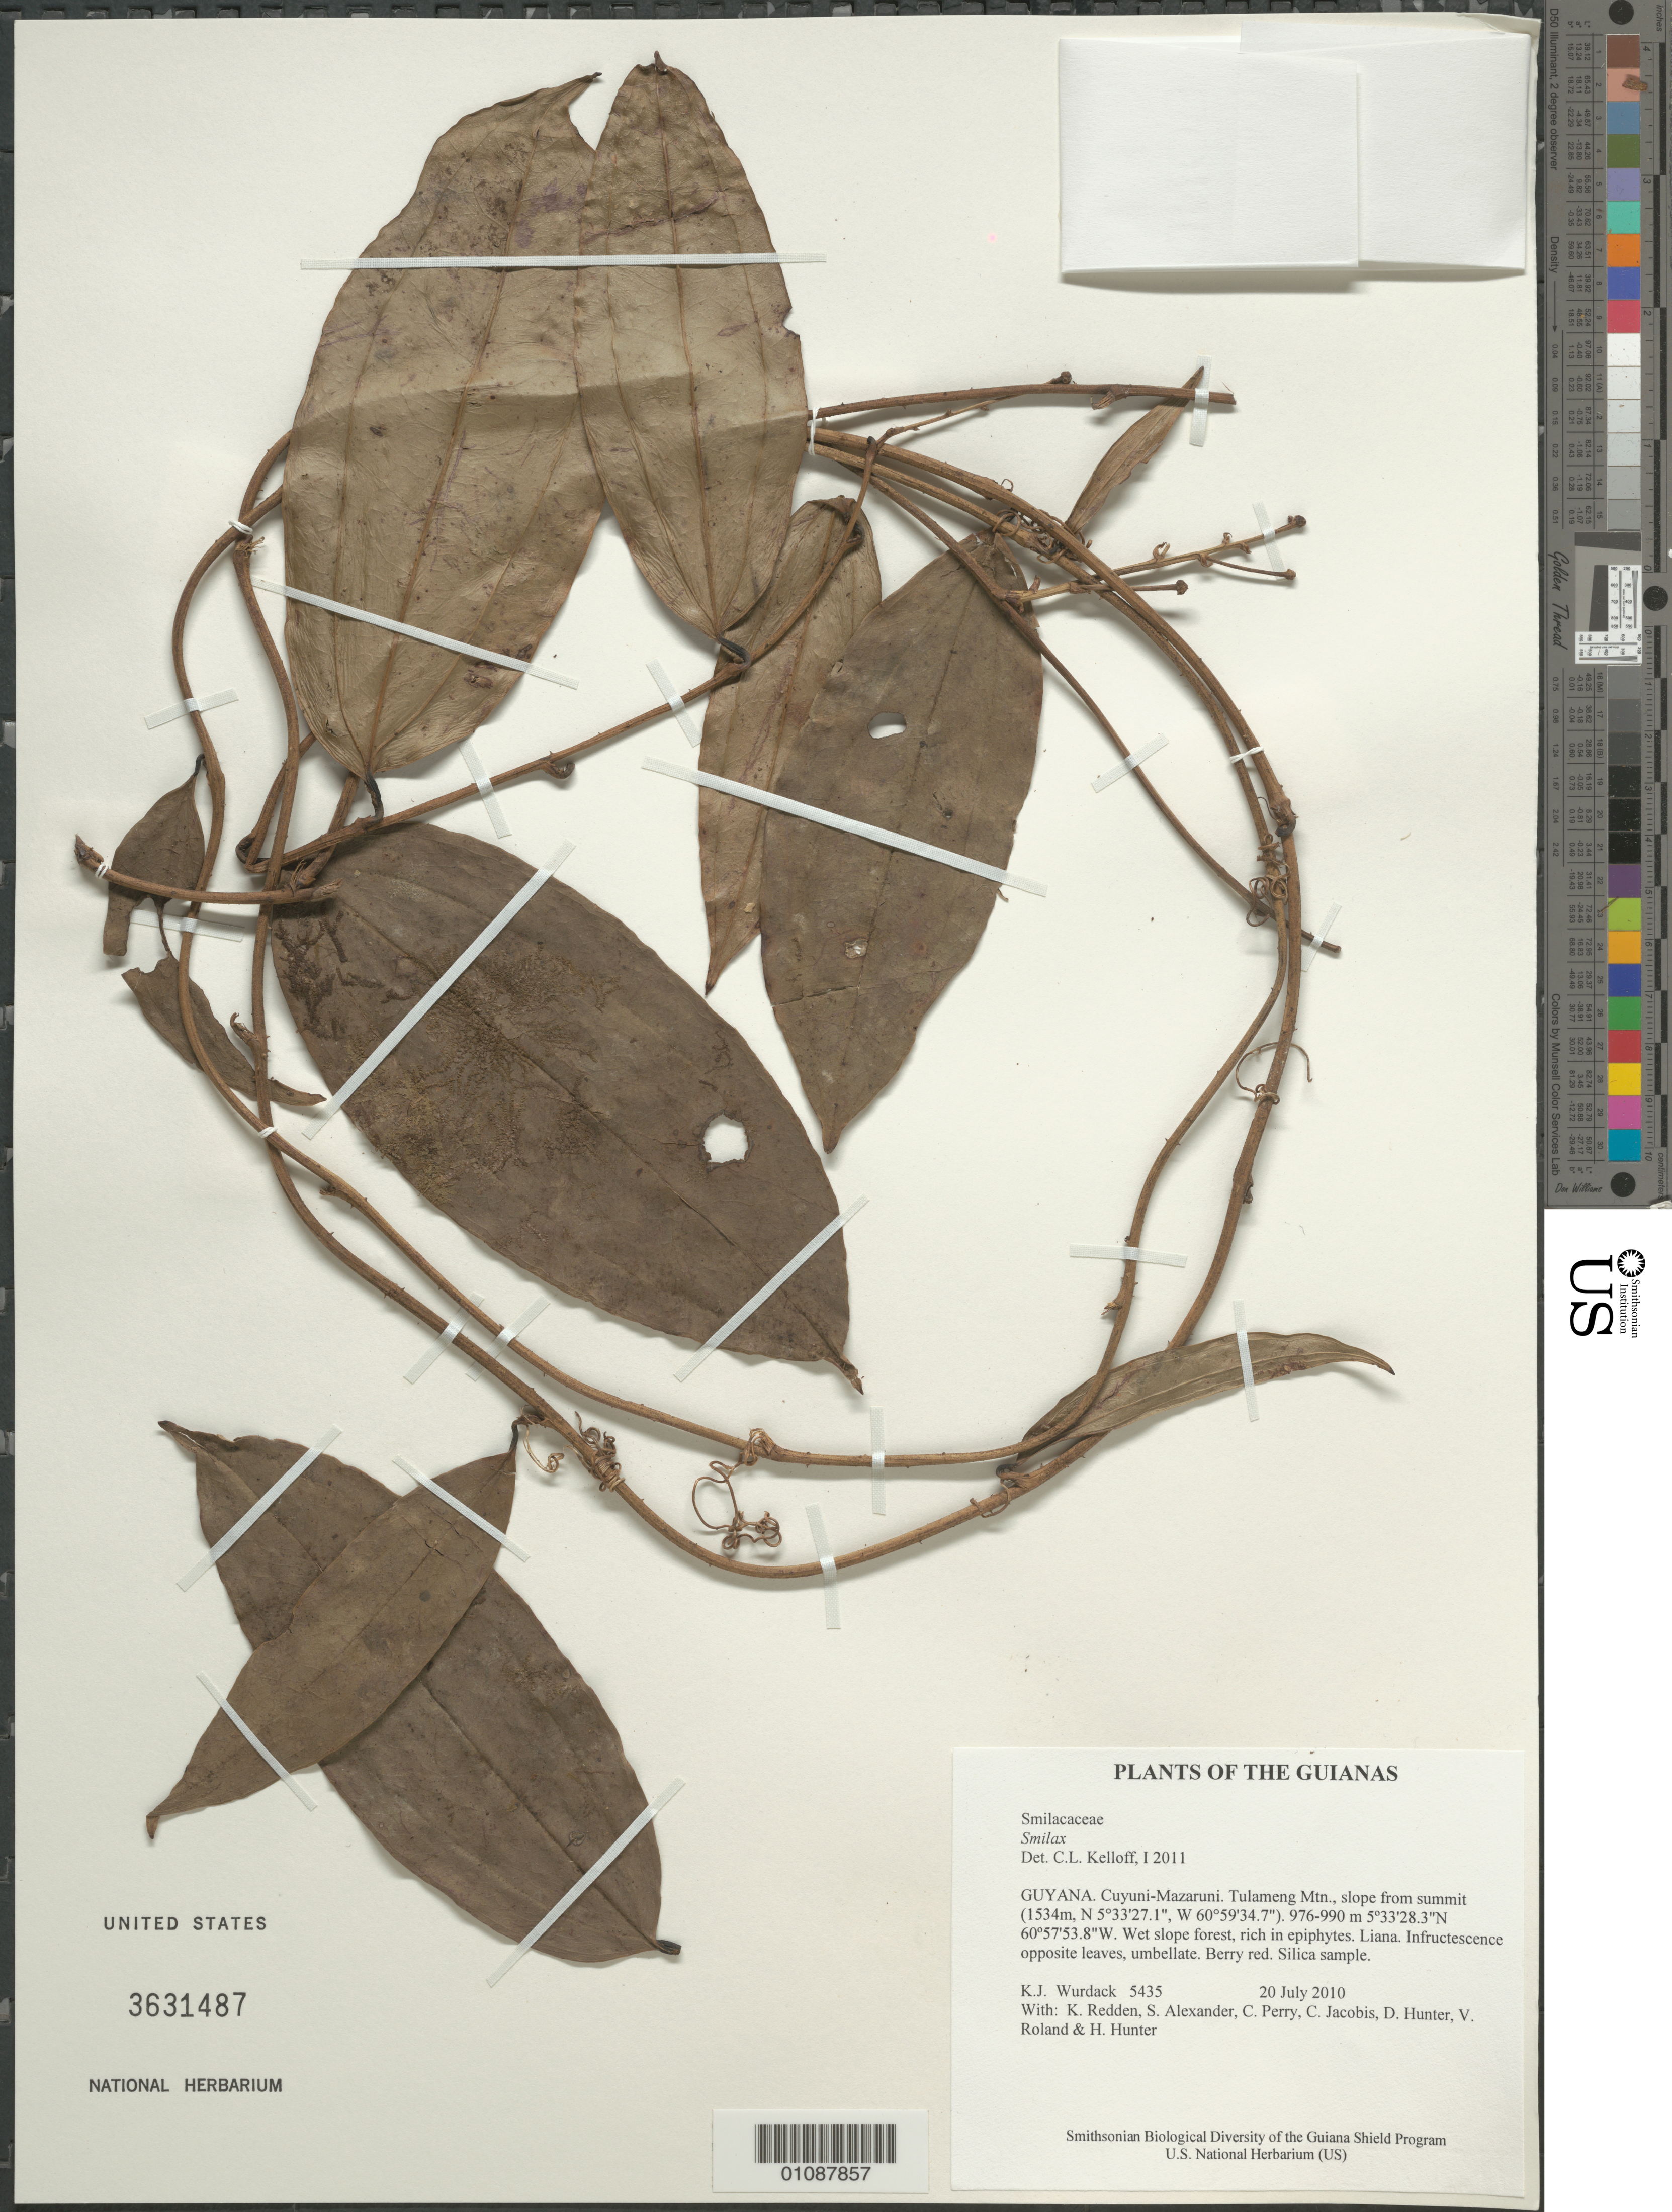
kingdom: Plantae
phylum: Tracheophyta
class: Liliopsida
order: Liliales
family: Smilacaceae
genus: Smilax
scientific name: Smilax sp.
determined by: Kelloff, Carol L., (US), Smithsonian Institution - National Museum of Natural History (UNITED STATES)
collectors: K. Wurdack, K. M. Redden, S. N. Alexander, C. Perry, C. Jacobis, D. Hunter, V. Roland & H. Hunter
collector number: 5435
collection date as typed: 20 July 2010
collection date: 2010-07-20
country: Guyana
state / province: Cuyuni-Mazaruni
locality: Tulameng Mtn., slope from summit (1534m, N 5°33'27.1", W 60°59'34.7")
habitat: Wet slope forest, rich in epiphytes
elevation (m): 976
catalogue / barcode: US 3631487